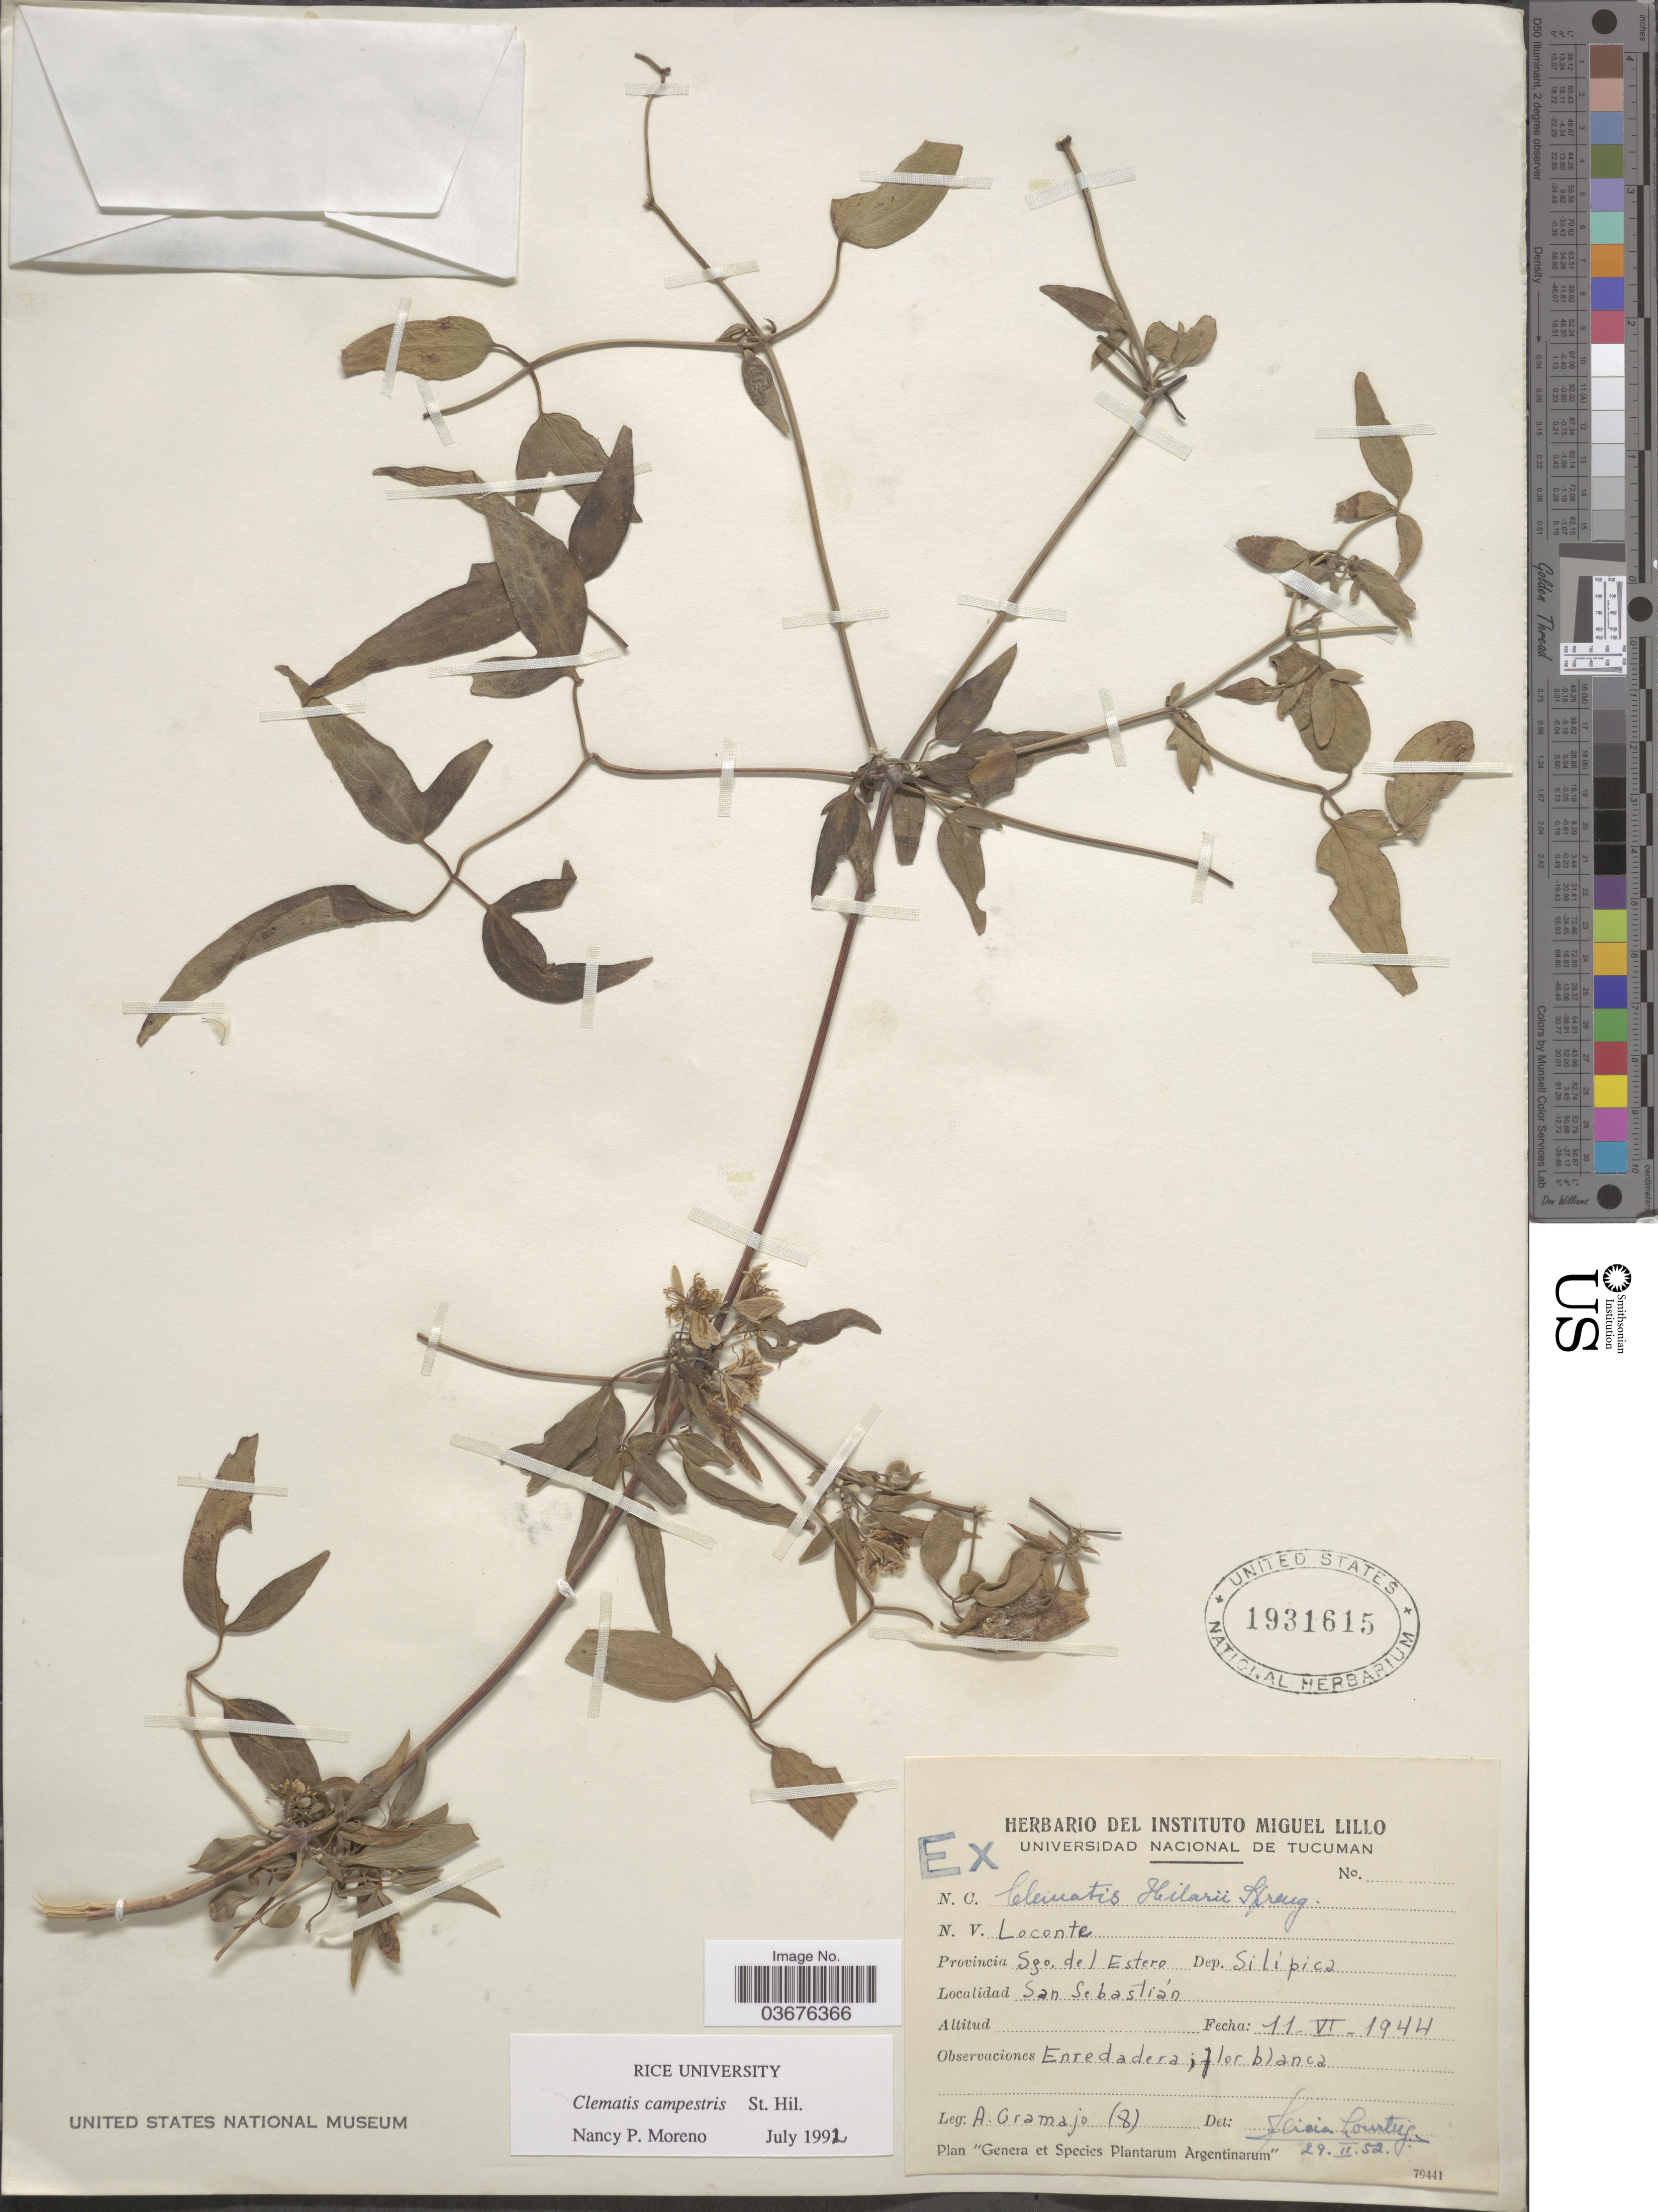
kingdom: Plantae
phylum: Tracheophyta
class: Magnoliopsida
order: Ranunculales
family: Ranunculaceae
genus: Clematis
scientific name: Clematis campestris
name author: A. St.-Hil.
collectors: A. Gramaja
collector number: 8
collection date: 1944-06-11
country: Argentina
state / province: Santiago del Estero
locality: Dep. Silipica. San Sebastián.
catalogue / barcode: US 1931615